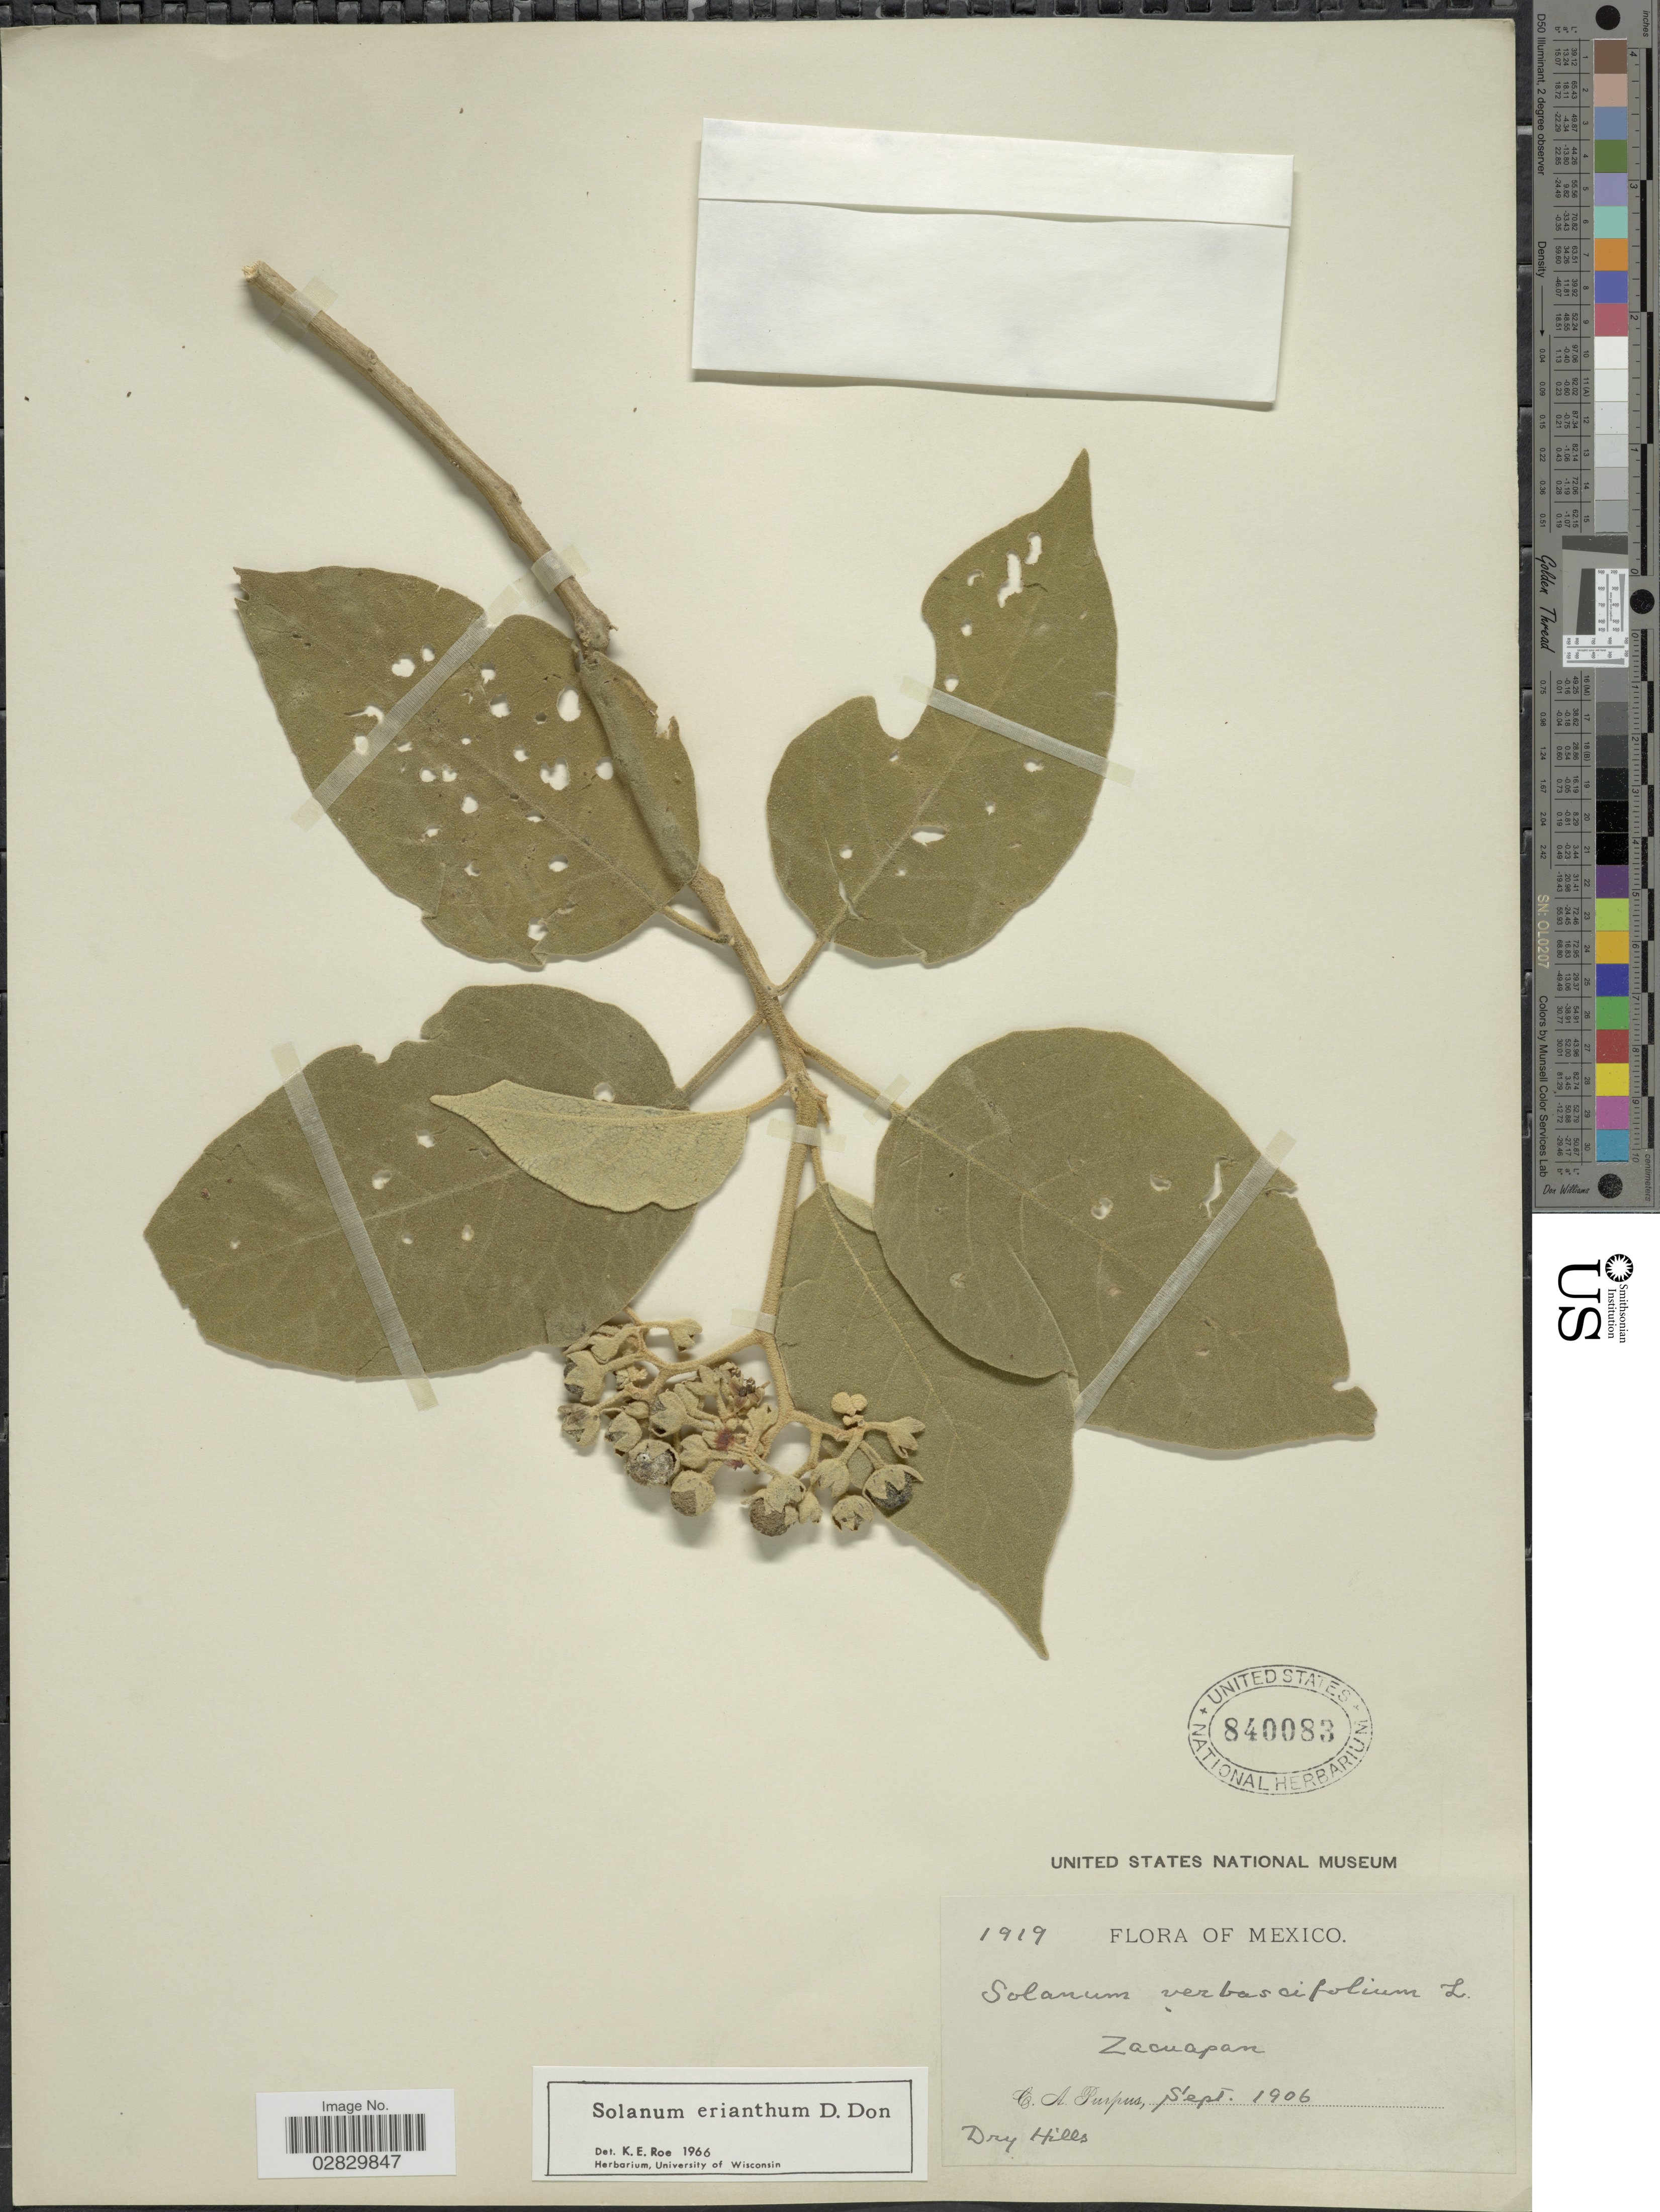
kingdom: Plantae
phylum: Tracheophyta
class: Magnoliopsida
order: Solanales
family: Solanaceae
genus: Solanum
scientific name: Solanum erianthum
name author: D. Don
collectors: C. A. Purpus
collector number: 1919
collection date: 1906-09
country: Mexico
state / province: Veracruz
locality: Zacuapan.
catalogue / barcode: US 840083